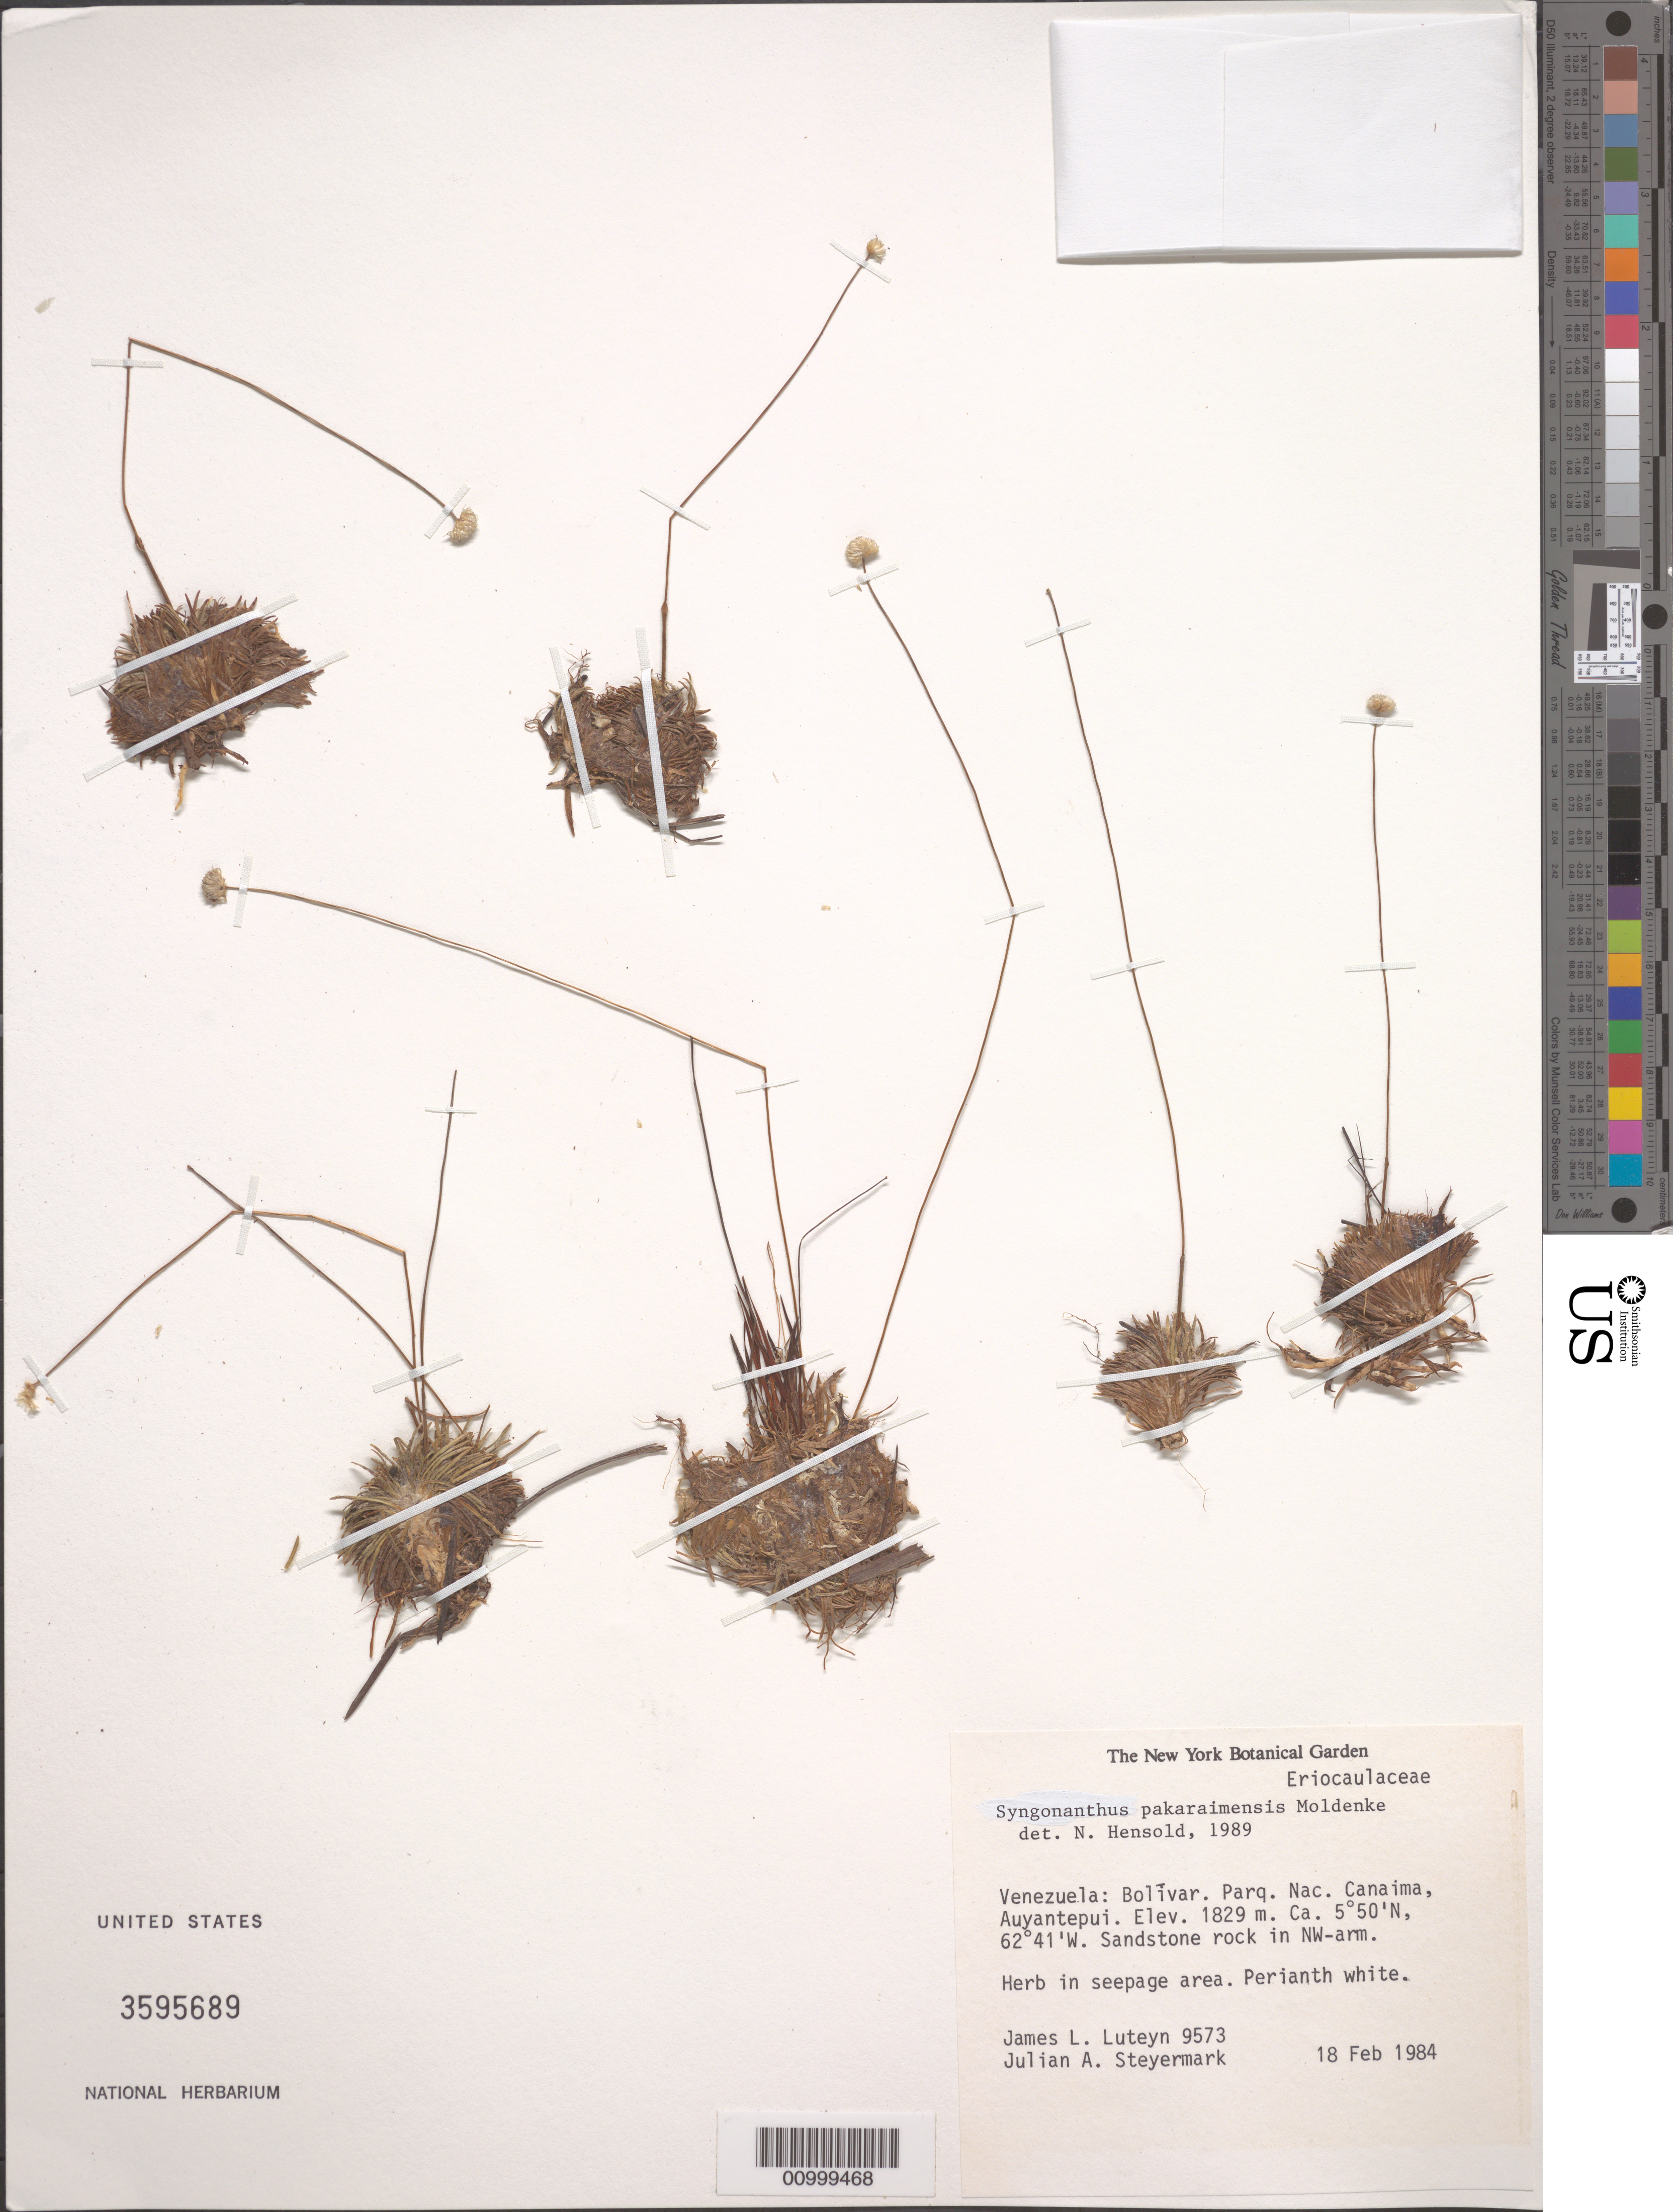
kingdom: Plantae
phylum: Tracheophyta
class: Liliopsida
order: Poales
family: Eriocaulaceae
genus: Syngonanthus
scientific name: Syngonanthus pakaraimensis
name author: Moldenke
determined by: Hensold, N.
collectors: J. L. Luteyn & J. Steyermark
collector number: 9573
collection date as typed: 18-Feb-84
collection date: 1984-02-18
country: Venezuela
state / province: Bolívar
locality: Parq. Nac. Canaima, Auyantepuí; in NW arm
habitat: Sandstone rock in NW arm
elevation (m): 1829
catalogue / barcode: US 3595689